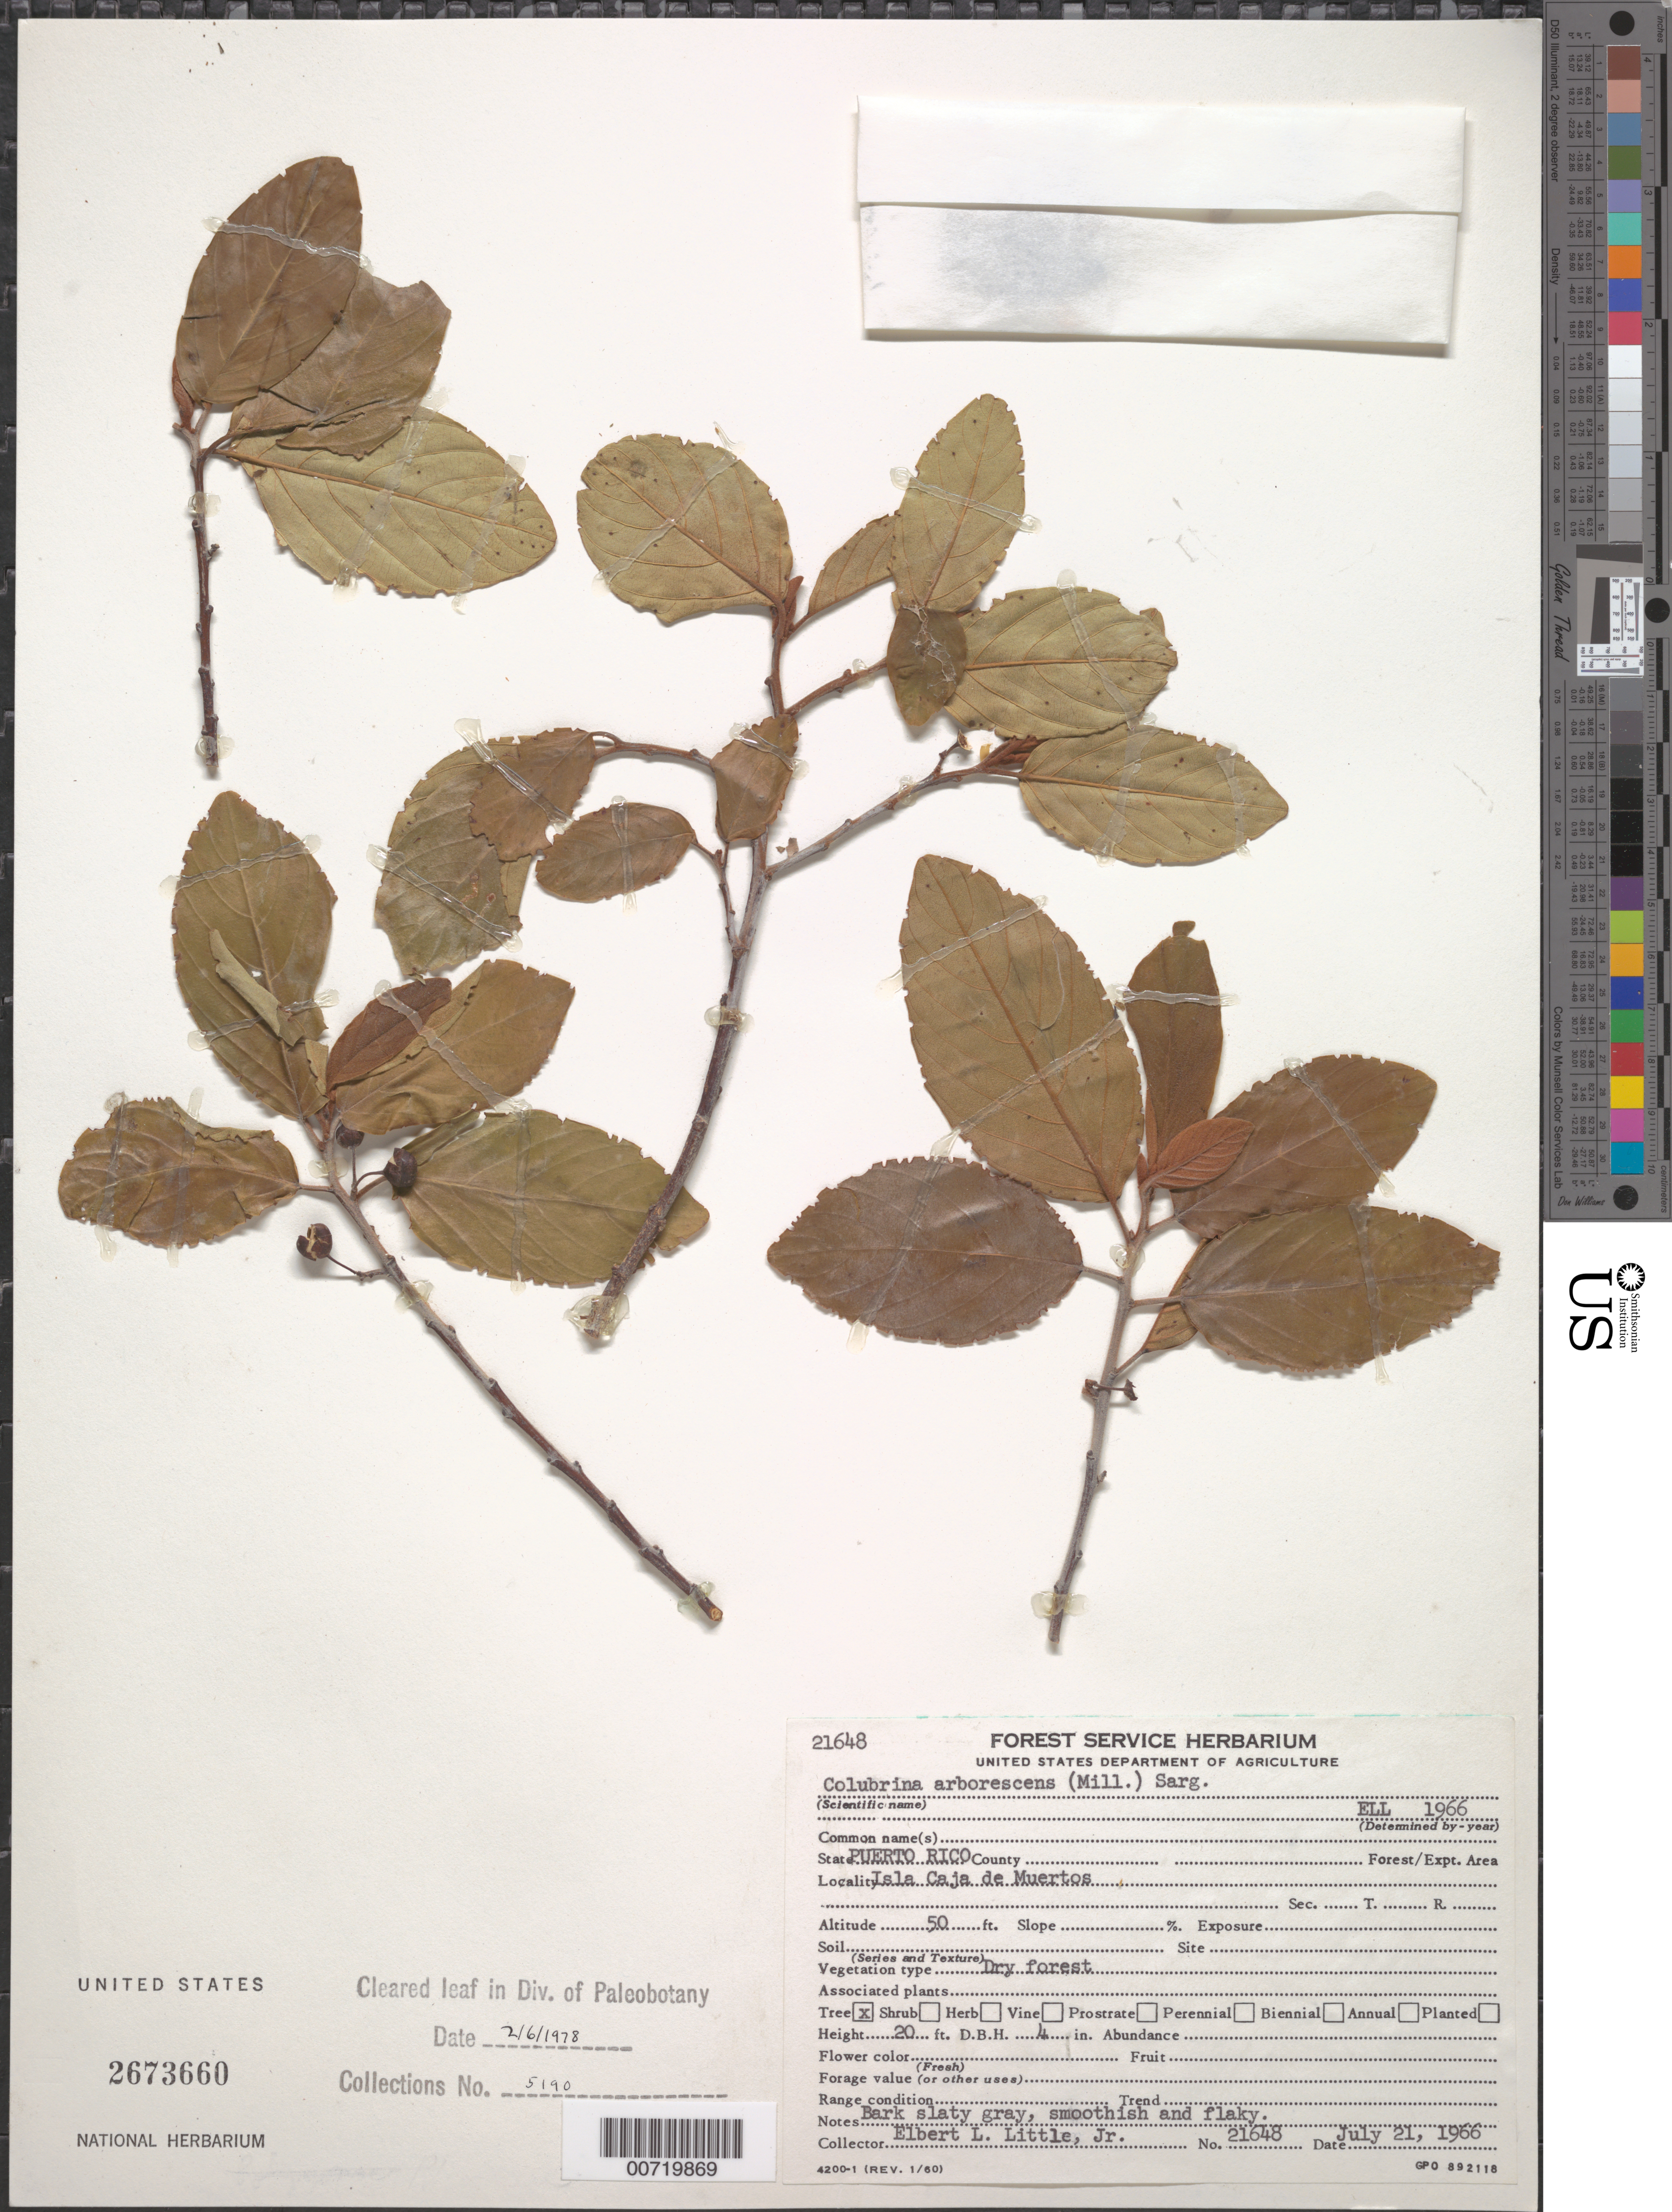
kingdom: Plantae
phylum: Tracheophyta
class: Magnoliopsida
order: Rosales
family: Rhamnaceae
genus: Colubrina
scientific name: Colubrina arborescens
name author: (Mill.) Sarg.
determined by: Little, Elbert L., Jr., (FSSR), United States Department of Agriculture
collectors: E. L. Little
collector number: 21648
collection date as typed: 21 Jul 1966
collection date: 1966-07-21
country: Puerto Rico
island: Caja de Muerto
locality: Isla Caja de Muertos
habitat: Dry forest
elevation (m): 15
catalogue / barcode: US 2673660